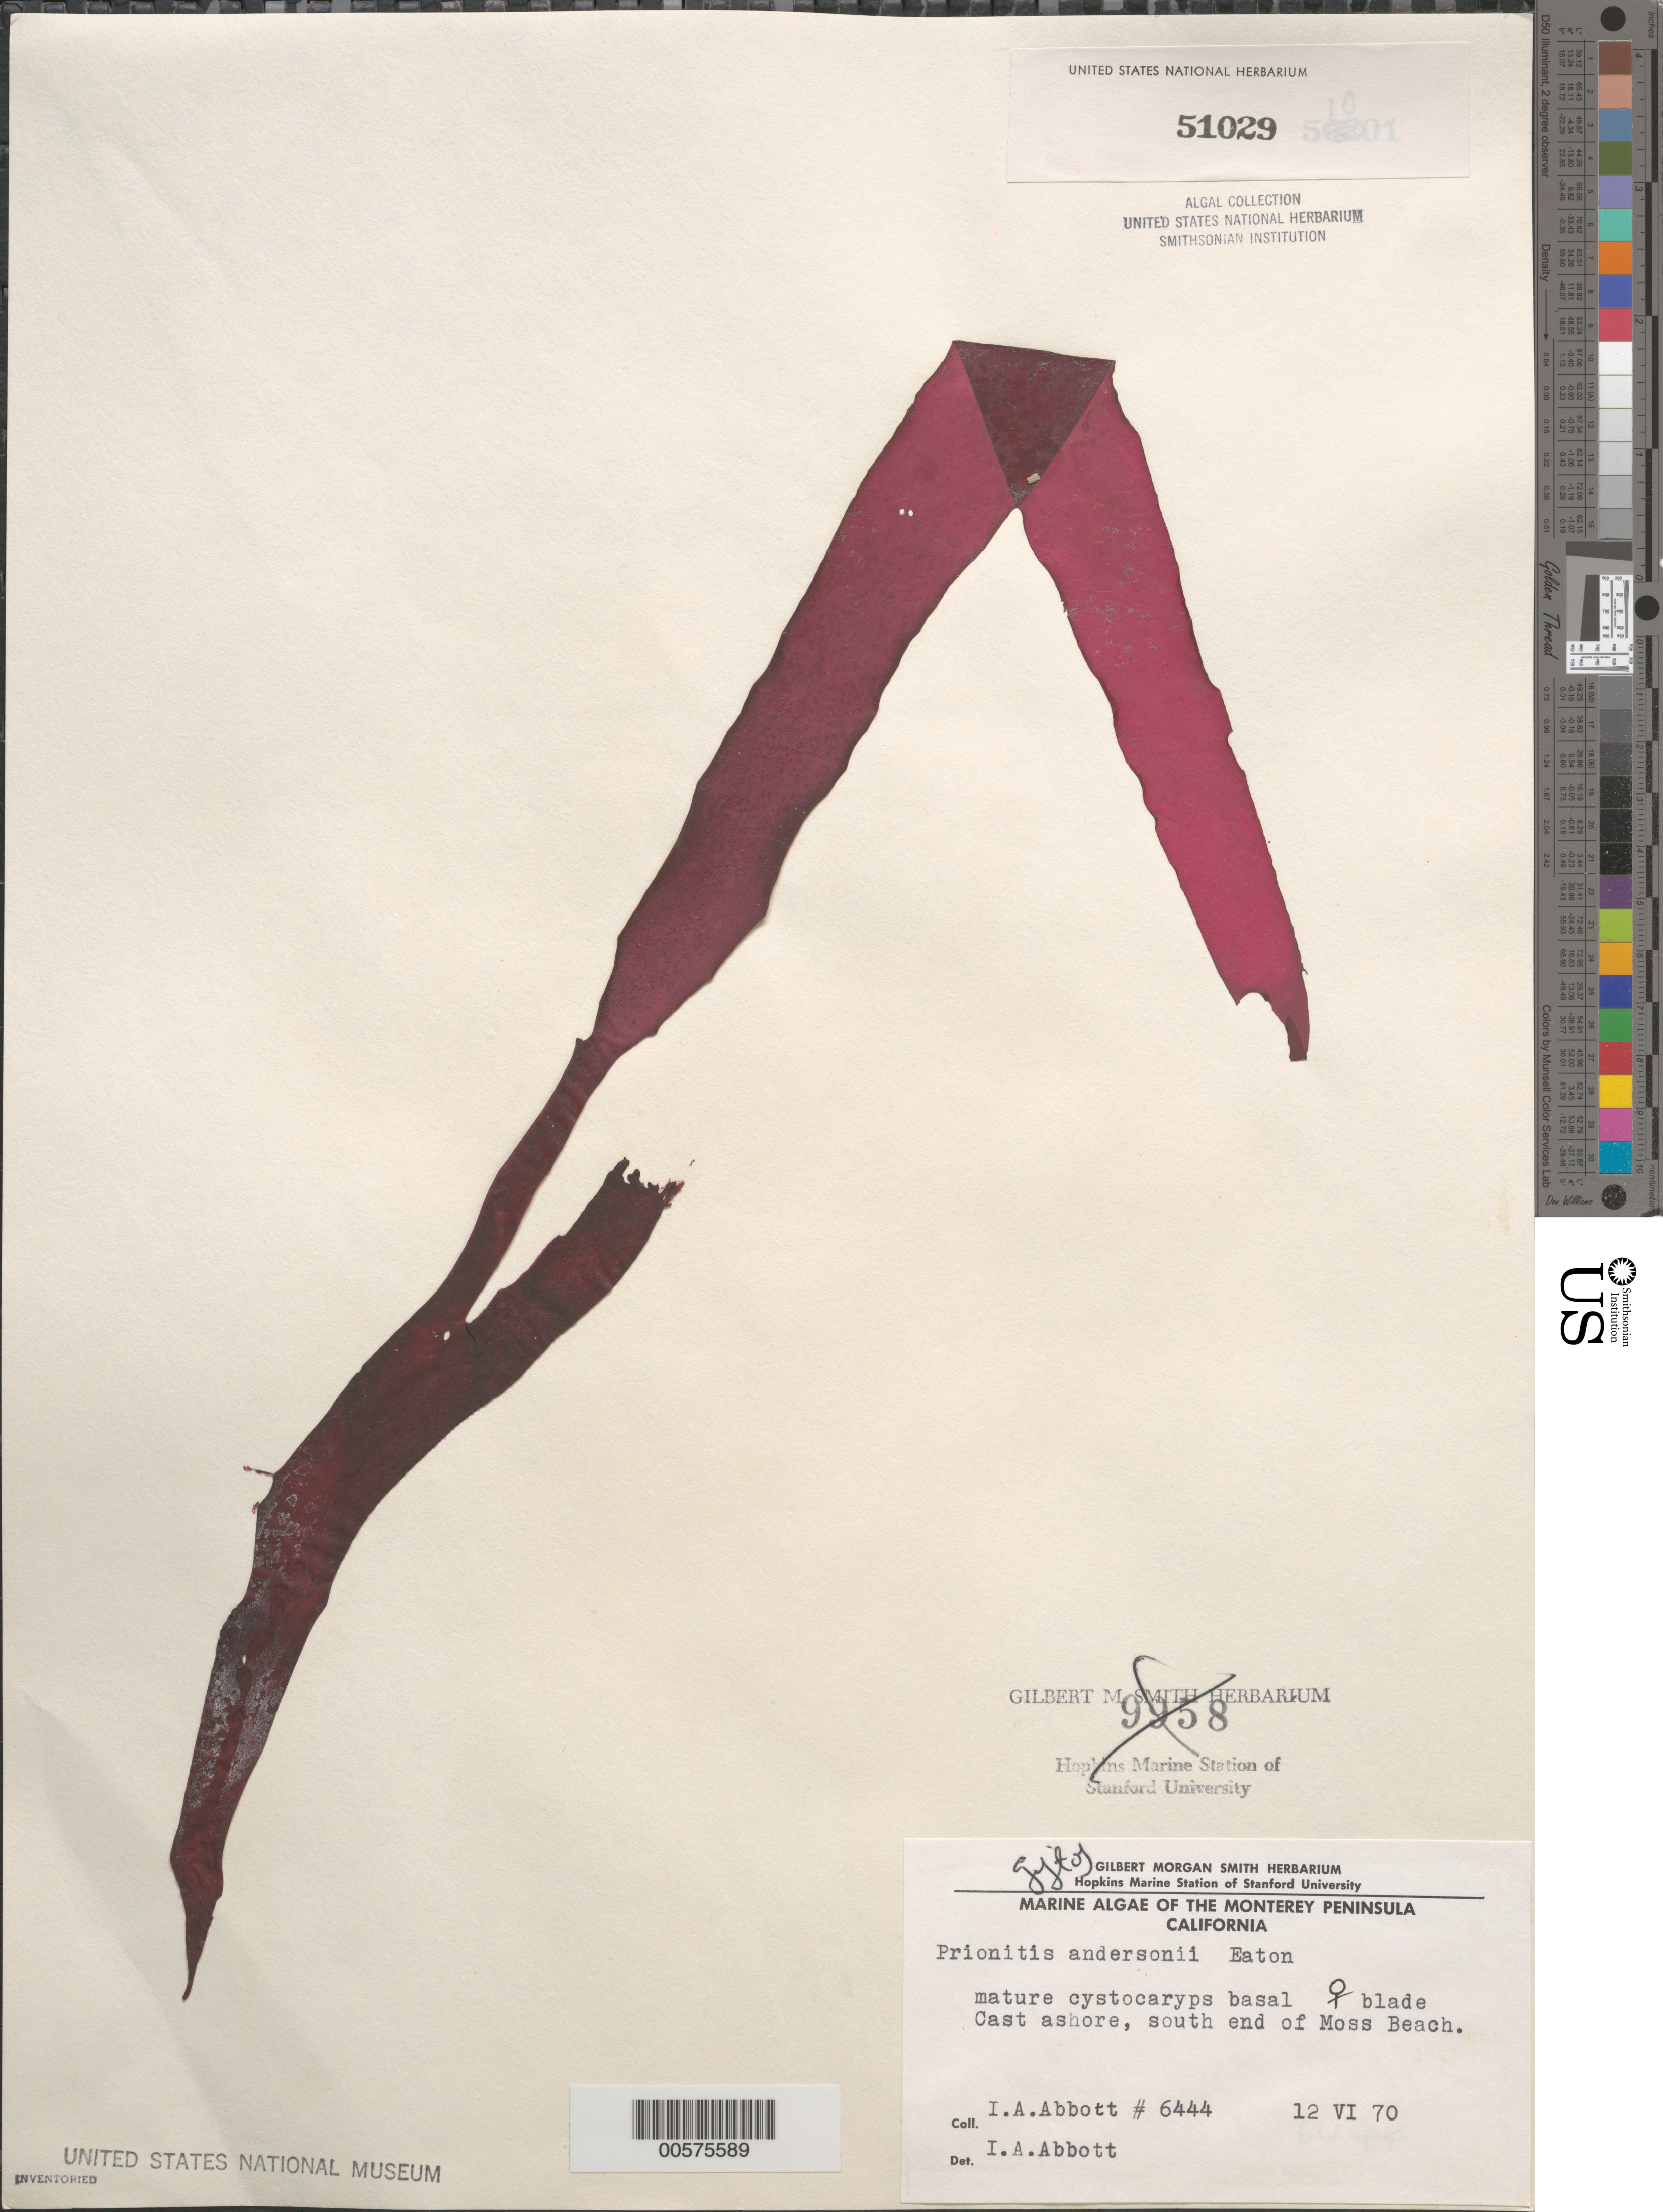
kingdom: Plantae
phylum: Rhodophyta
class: Florideophyceae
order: Cryptonemiales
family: Cryptonemiaceae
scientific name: Prionitis sternbergii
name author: (C. Agardh) J. Agardh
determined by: Algae name updating Project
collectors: I. A. Abbott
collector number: IAA 6444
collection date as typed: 12 Jun 1970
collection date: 1970-06-12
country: United States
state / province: California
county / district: Monterey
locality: Moss Beach, south end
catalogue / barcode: US 51029